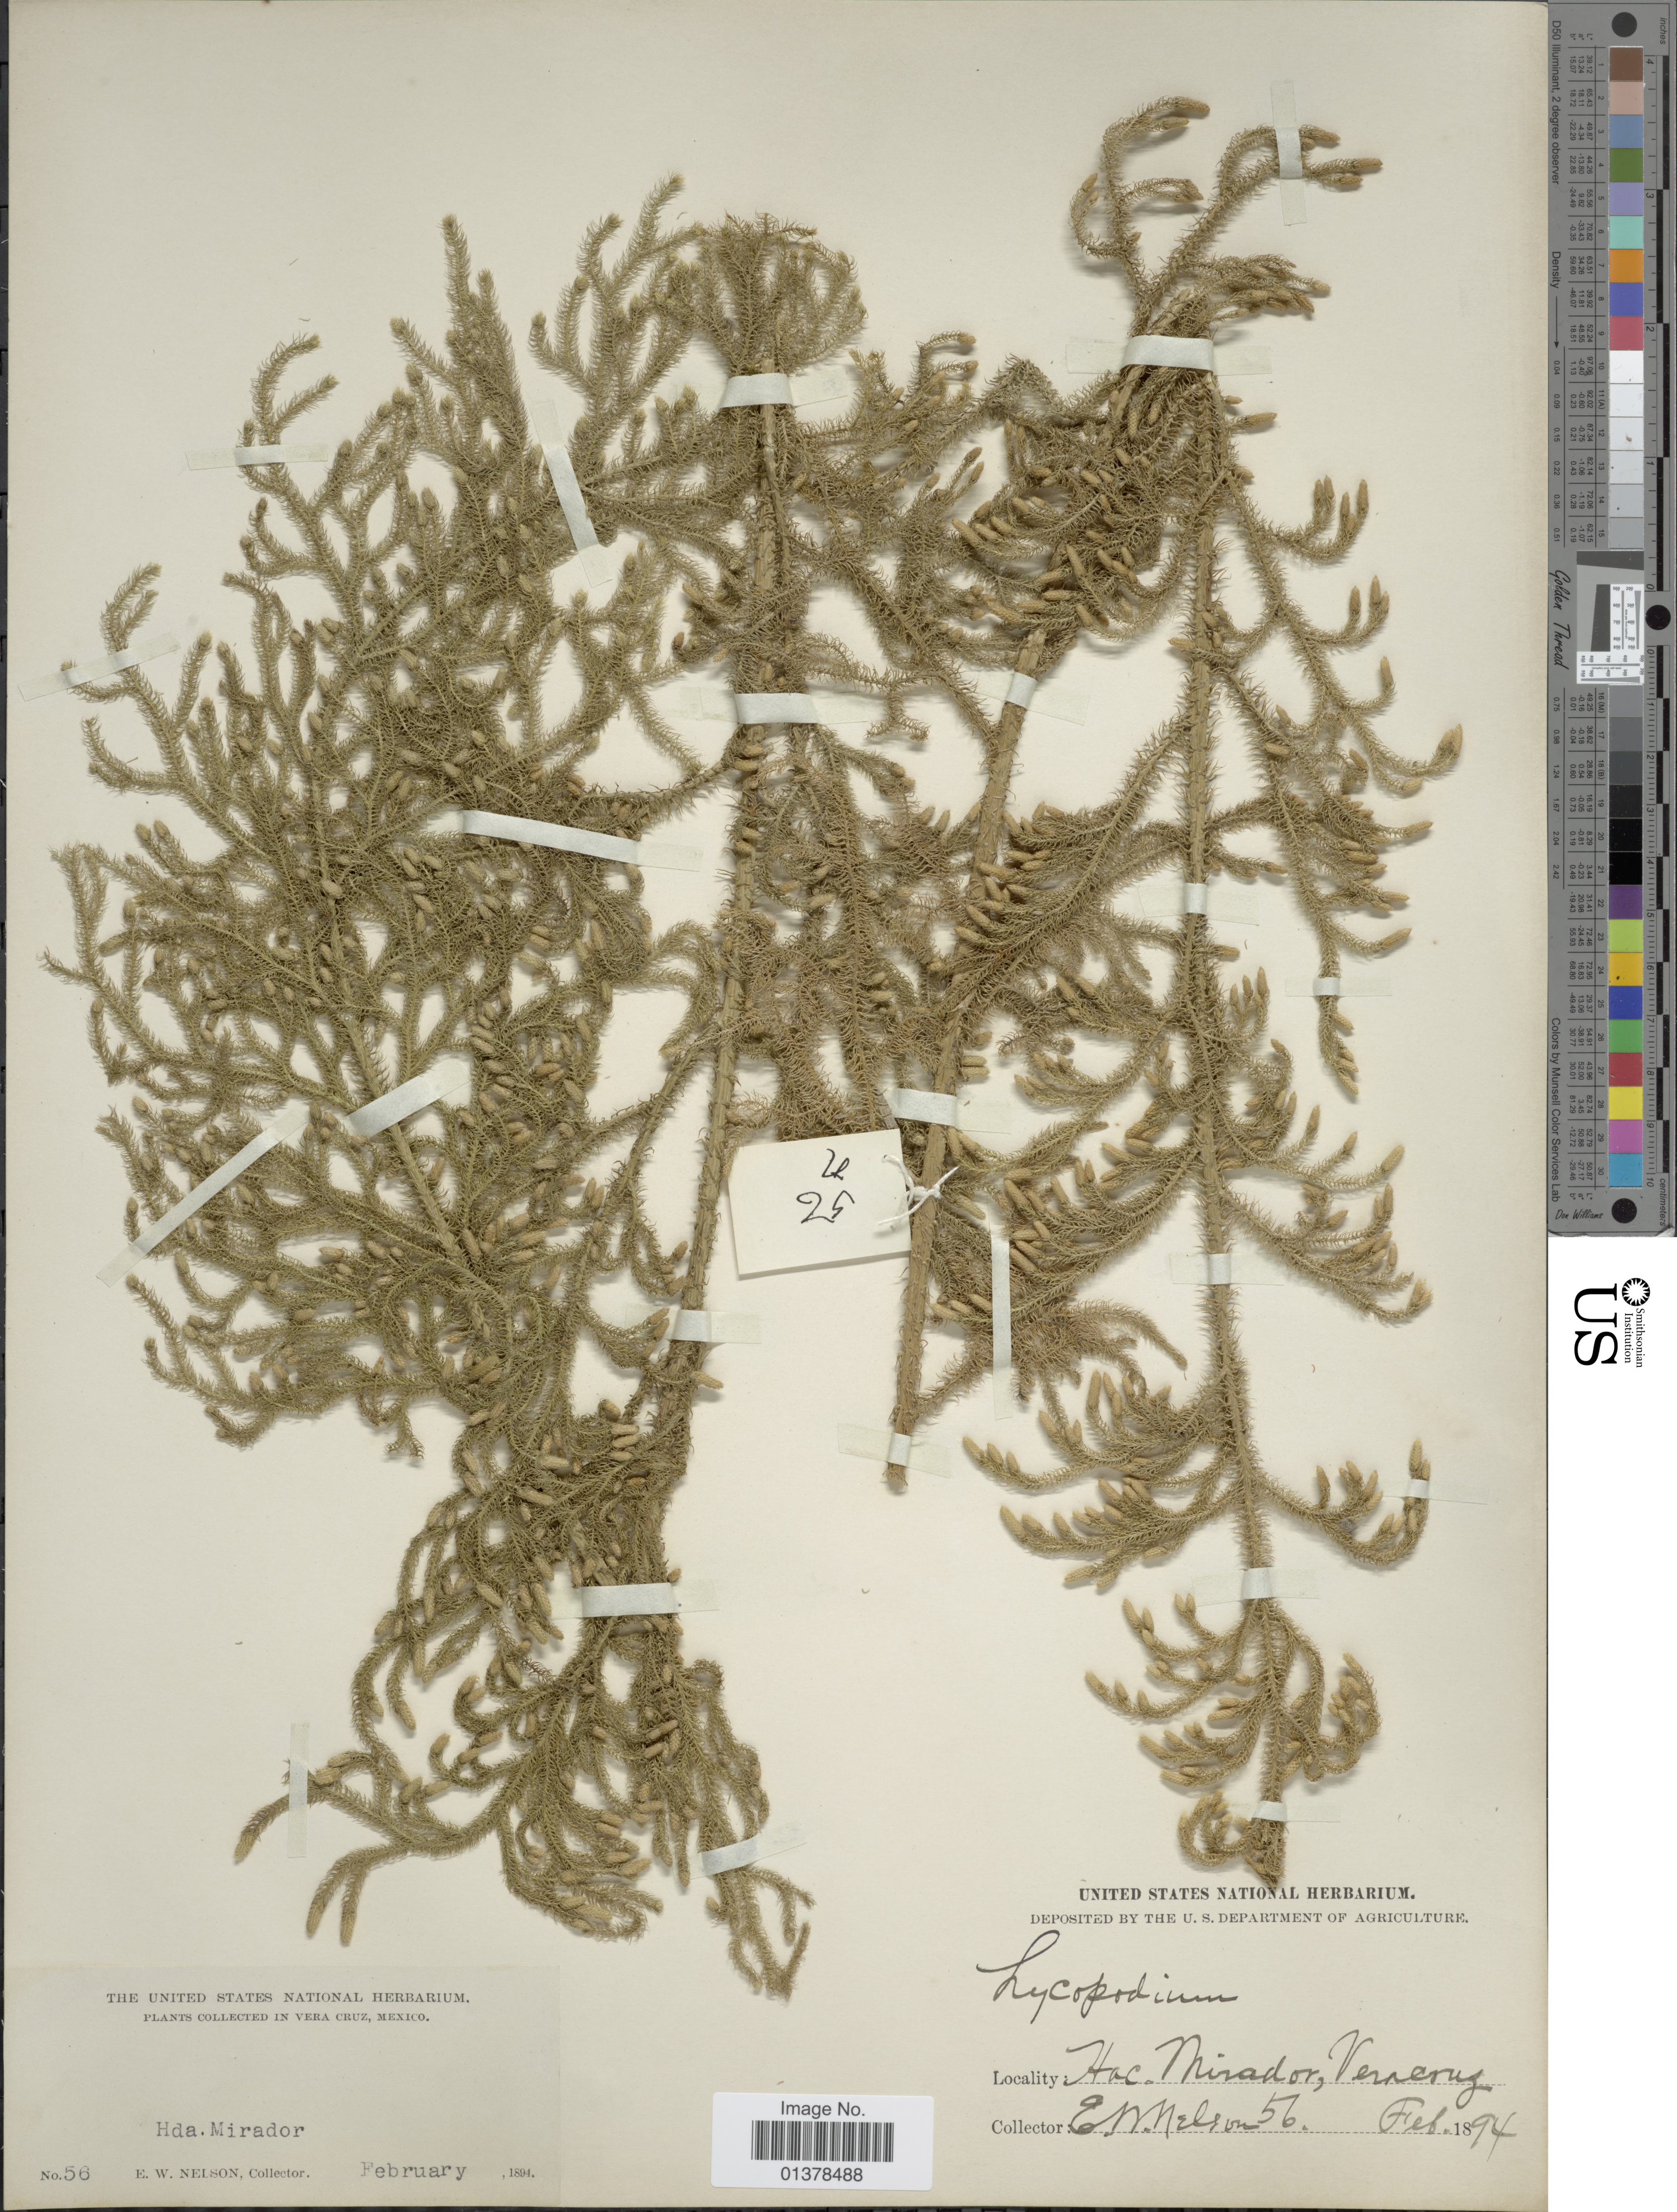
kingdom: Plantae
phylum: Tracheophyta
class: Lycopodiopsida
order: Lycopodiales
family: Lycopodiaceae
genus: Palhinhaea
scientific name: Palhinhaea cernua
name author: (L.) Vasc. & Franco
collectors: E. W. Nelson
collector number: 56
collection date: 1894-02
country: Mexico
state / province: Veracruz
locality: Hda. Mirador